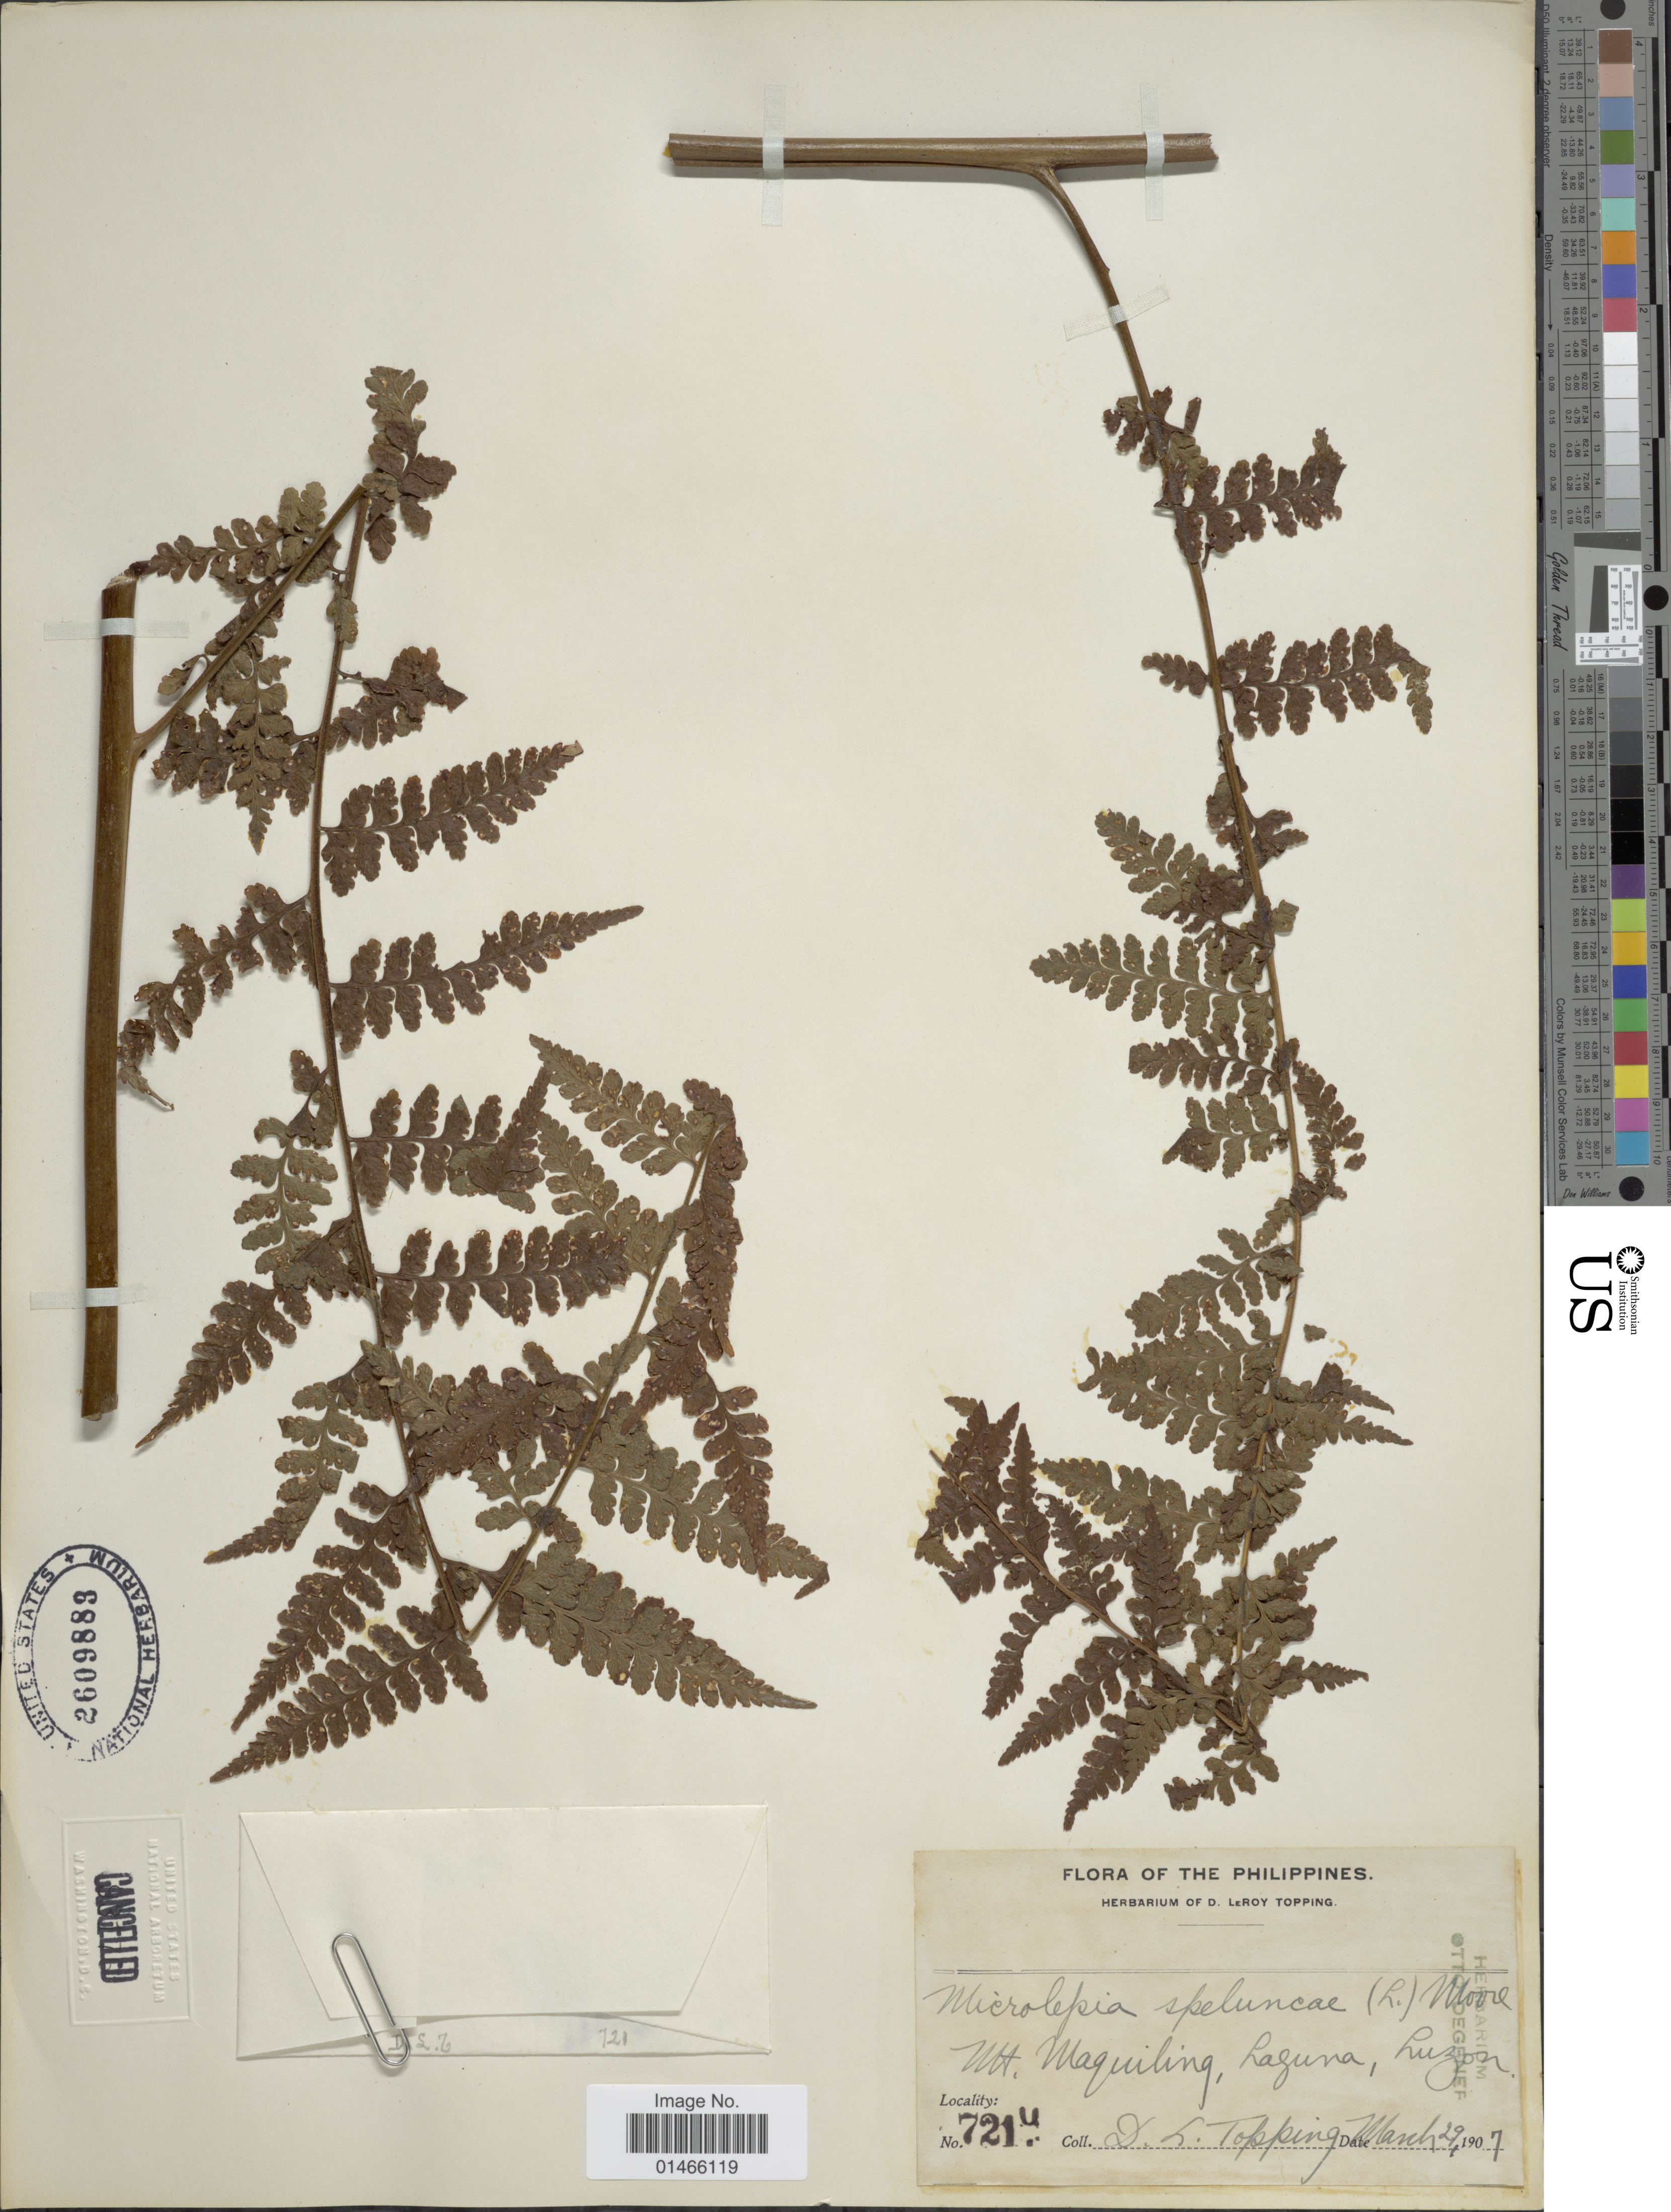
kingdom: Plantae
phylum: Tracheophyta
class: Polypodiopsida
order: Polypodiales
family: Dennstaedtiaceae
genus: Microlepia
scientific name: Microlepia speluncae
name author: (L.) T. Moore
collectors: D. L. Topping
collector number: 721u*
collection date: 1907-03-29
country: Philippines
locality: Mt. Maquiling, Laguna, Luzon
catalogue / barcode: US 2609883